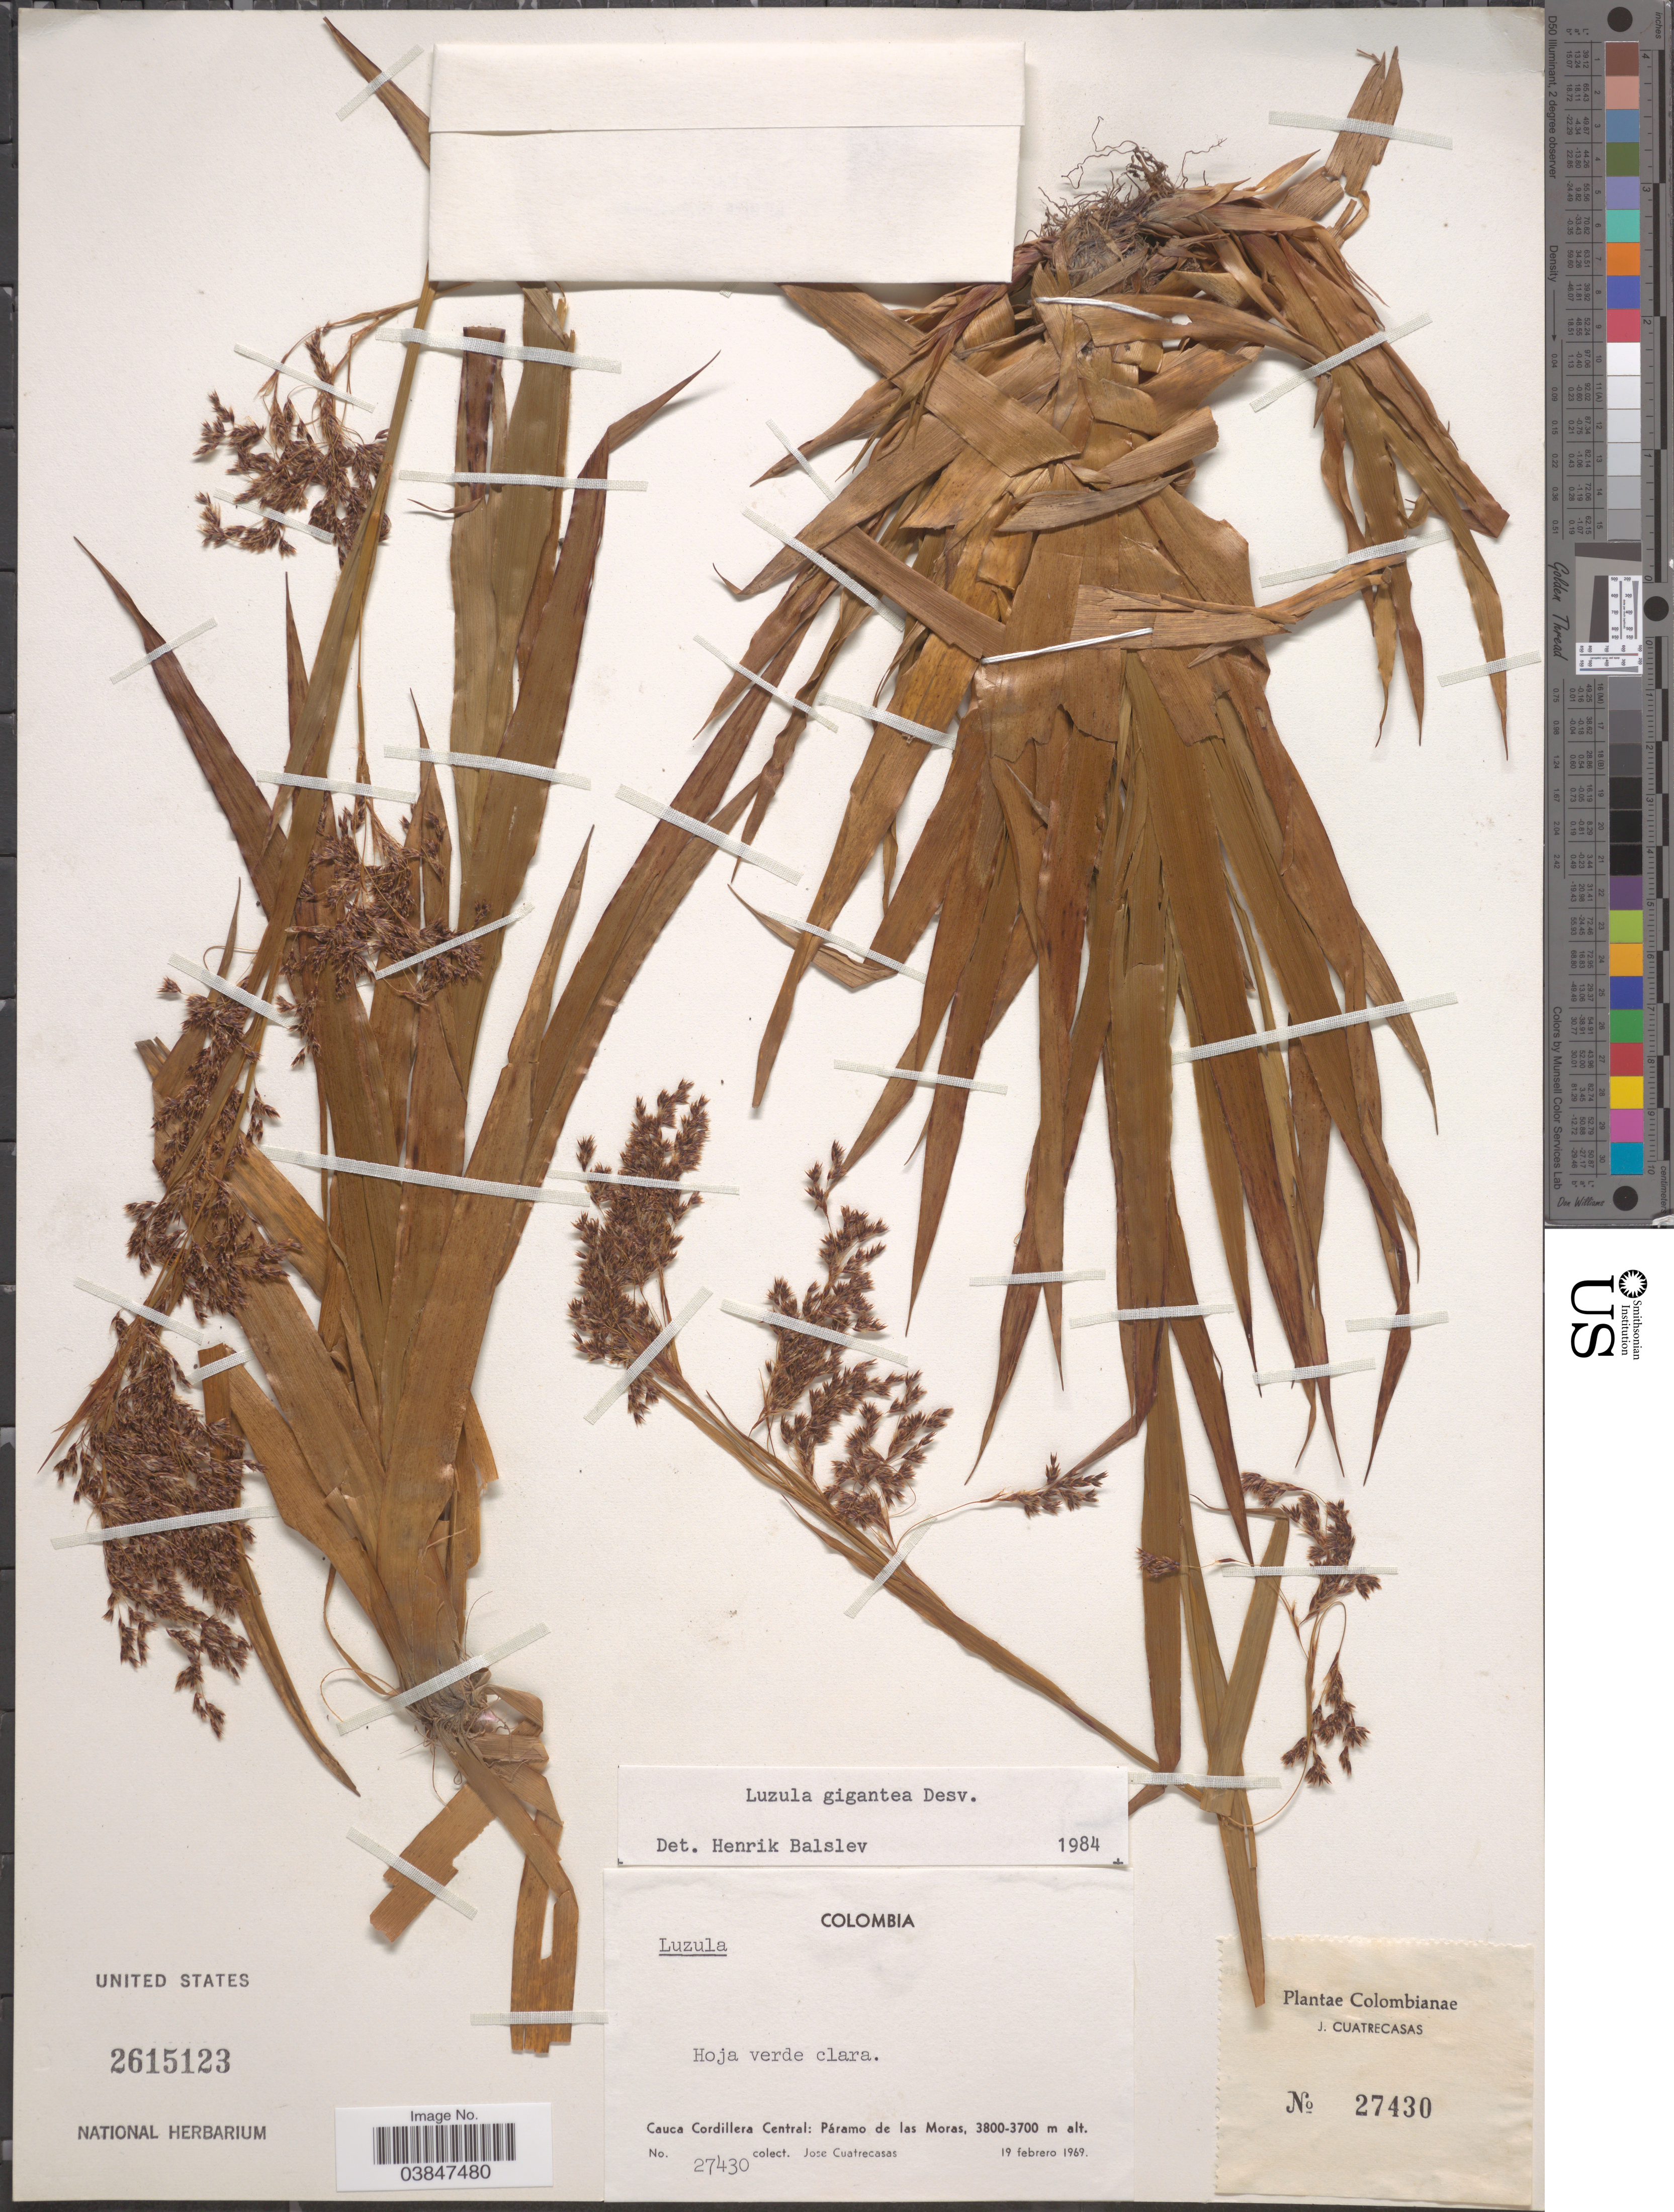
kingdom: Plantae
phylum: Tracheophyta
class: Liliopsida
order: Poales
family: Juncaceae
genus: Luzula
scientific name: Luzula gigantea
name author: Desv.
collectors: J. Cuatrecasas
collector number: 27430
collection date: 1969-02-19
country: Colombia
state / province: Cauca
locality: Cauca Cordillera Central: Páramo de las Moras.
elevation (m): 3700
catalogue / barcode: US 2615123